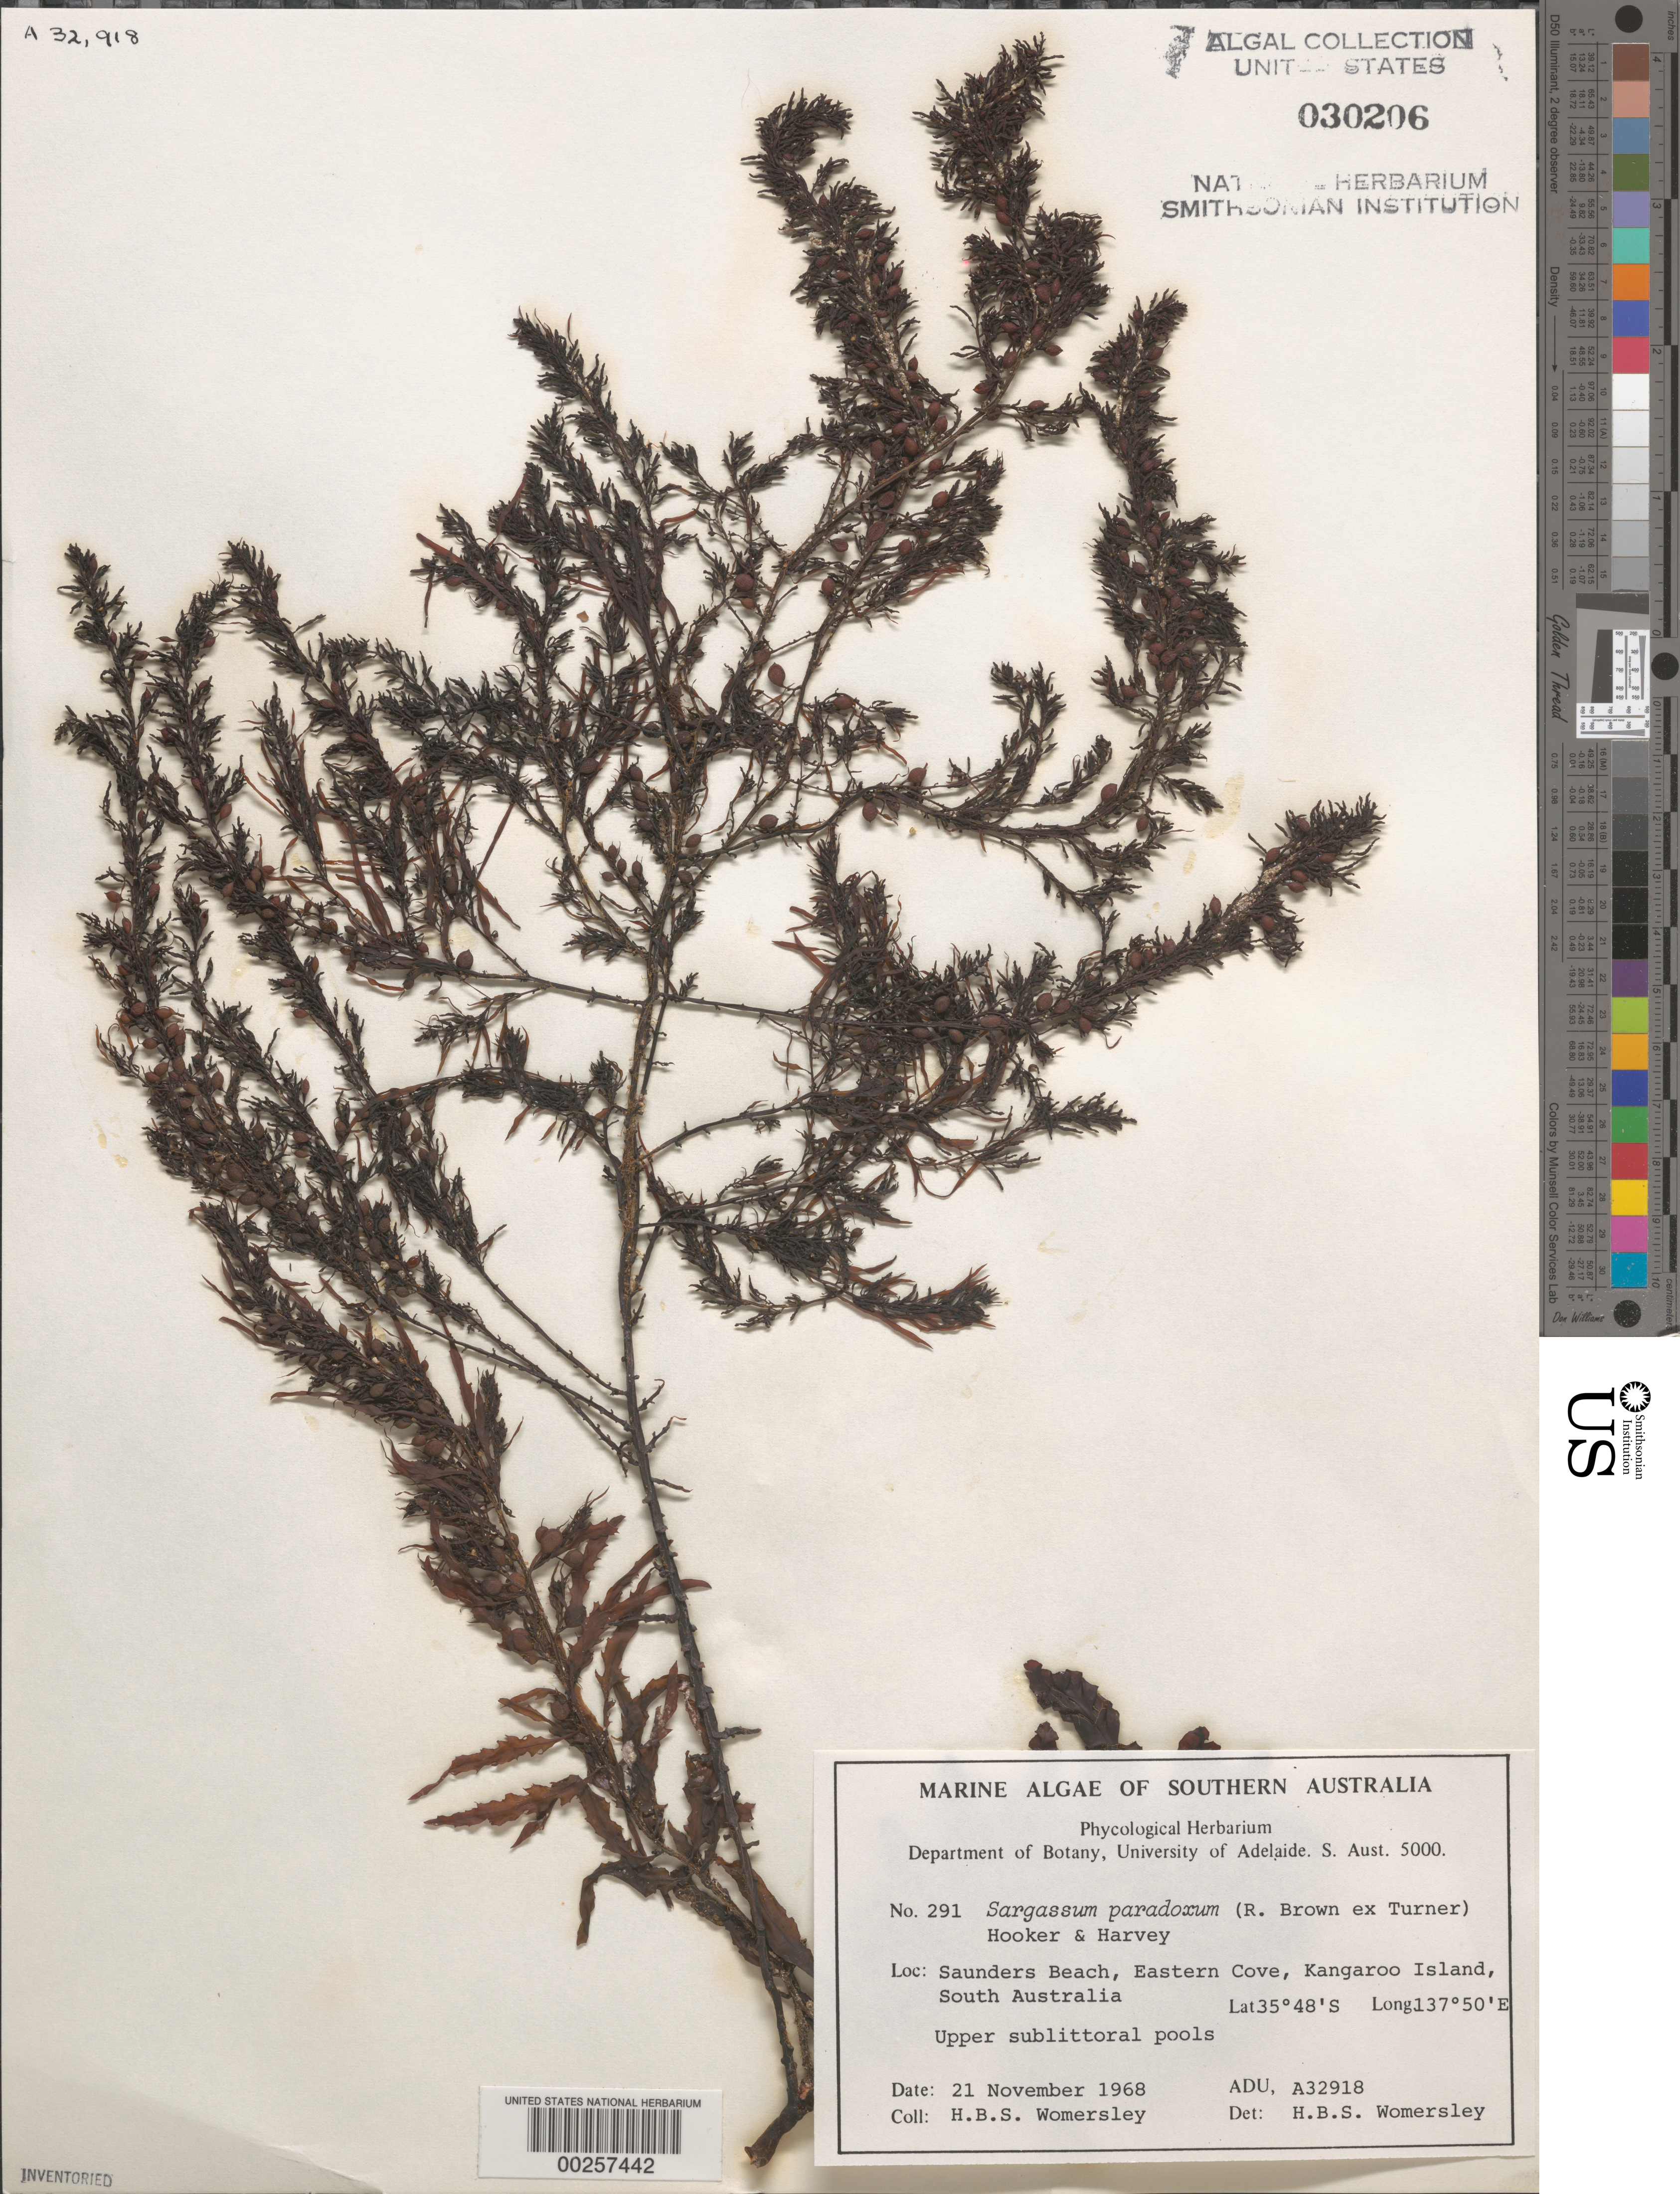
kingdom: Chromista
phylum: Ochrophyta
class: Phaeophyceae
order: Fucales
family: Sargassaceae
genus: Sargassum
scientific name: Sargassum paradoxum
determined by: Womersley, H. B. S.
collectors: H. B. S. Womersley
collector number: ADU A32918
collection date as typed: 21 Nov 1968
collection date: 1968-11-21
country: Australia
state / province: South Australia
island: Kangaroo Island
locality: Eastern cove, Saunders Beach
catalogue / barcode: US 30206